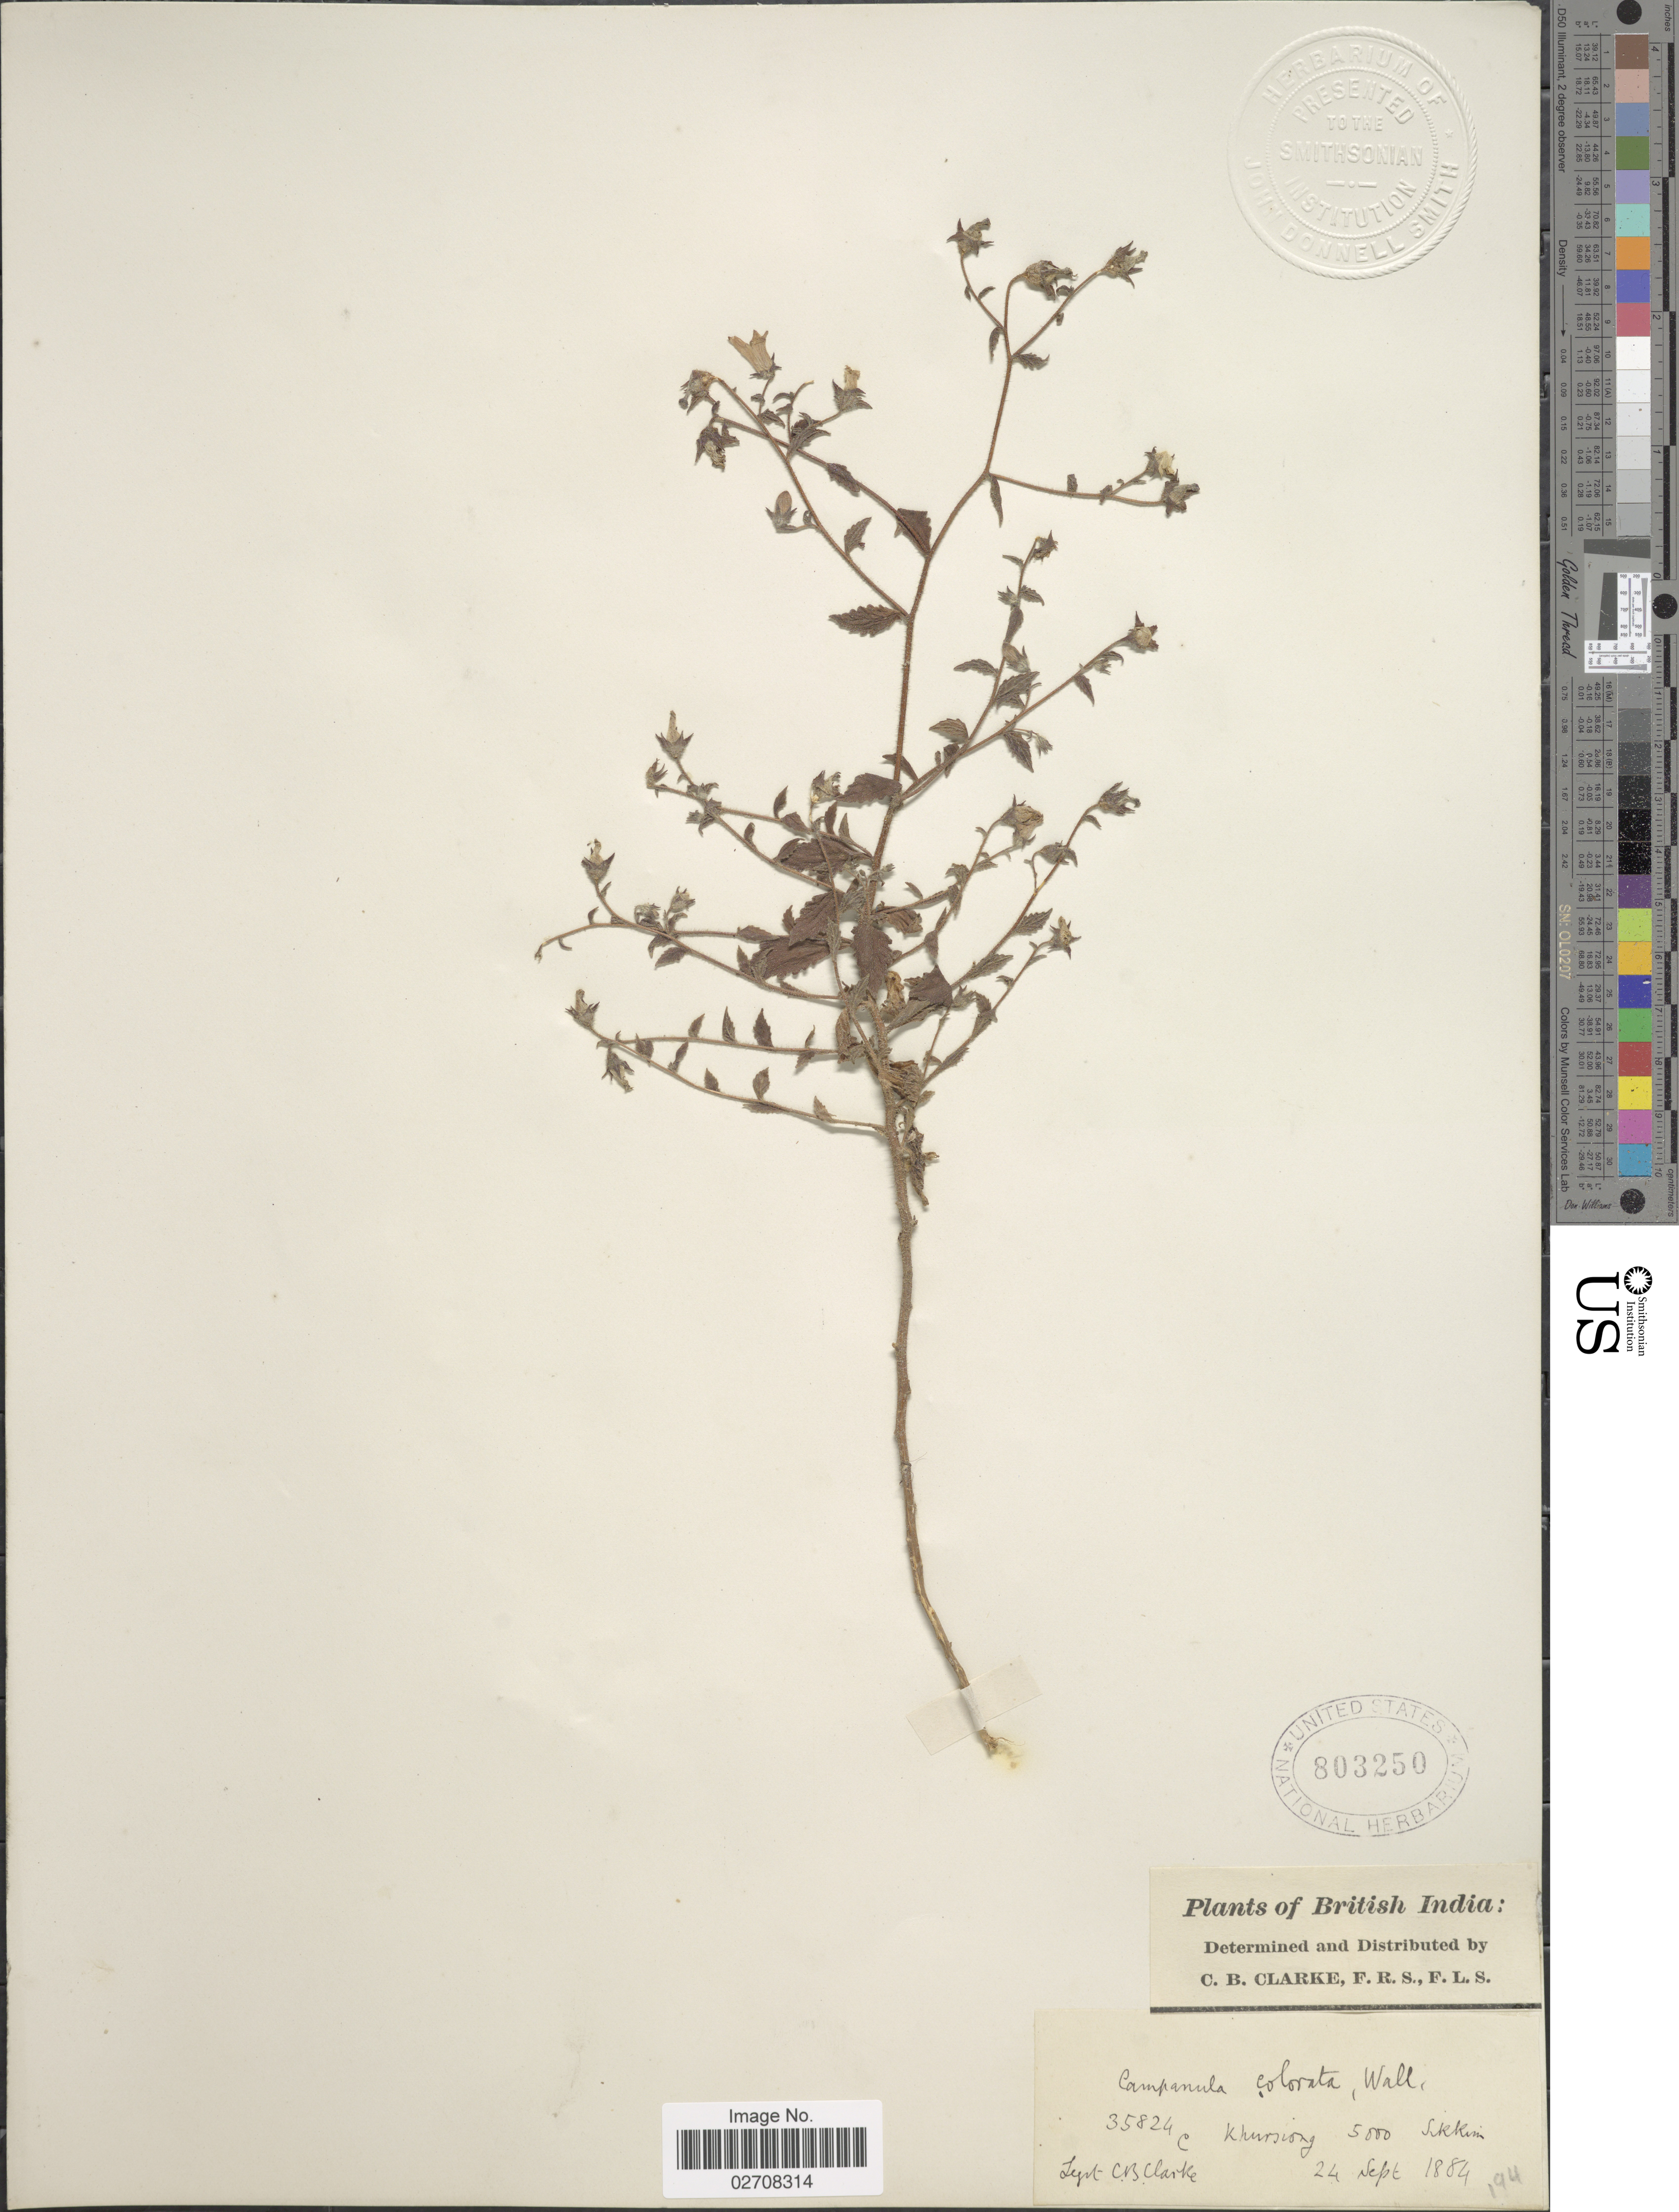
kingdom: Plantae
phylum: Tracheophyta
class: Magnoliopsida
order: Asterales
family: Campanulaceae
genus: Campanula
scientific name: Campanula colorata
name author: Wall.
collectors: C. B. Clarke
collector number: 35824c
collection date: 1884-09-24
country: India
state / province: Sikkim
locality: British India. Khursiong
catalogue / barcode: US 803250